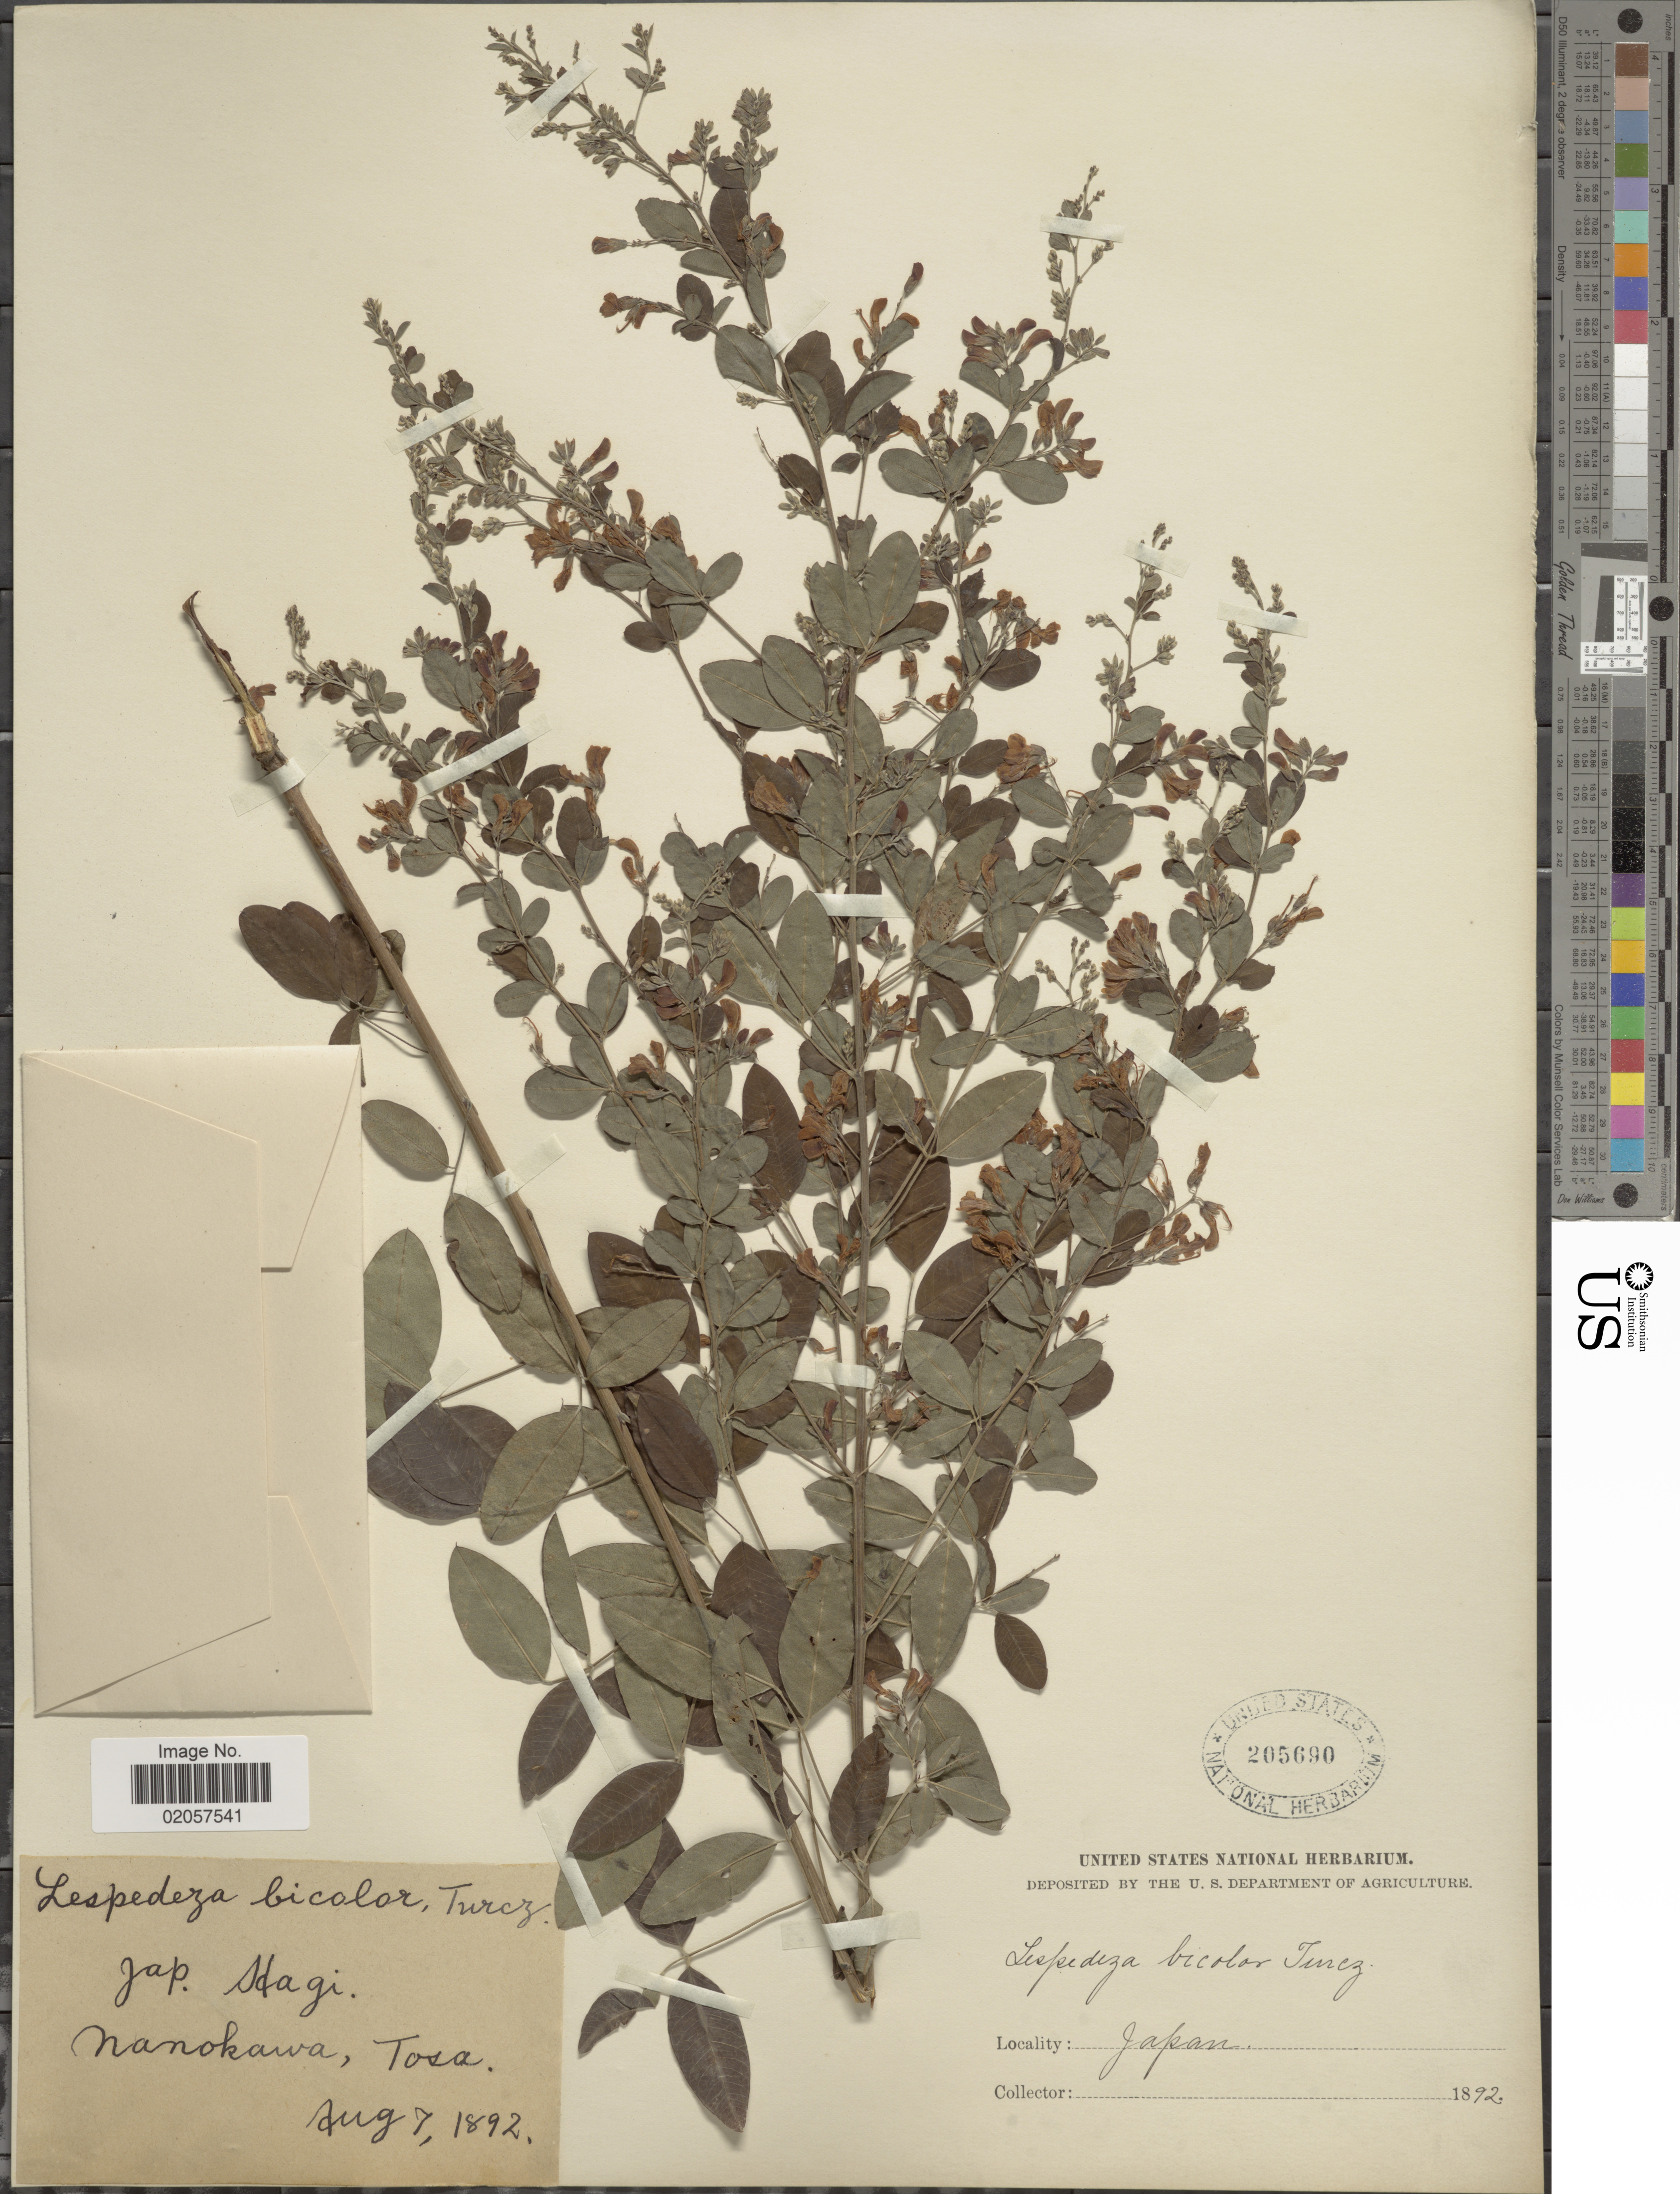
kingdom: Plantae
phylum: Tracheophyta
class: Magnoliopsida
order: Fabales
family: Fabaceae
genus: Lespedeza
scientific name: Lespedeza bicolor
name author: Turcz.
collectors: ex herb. United States National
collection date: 1892-08-07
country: Japan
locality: Nanokawa, Tosa, Japan.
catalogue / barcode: US 205690